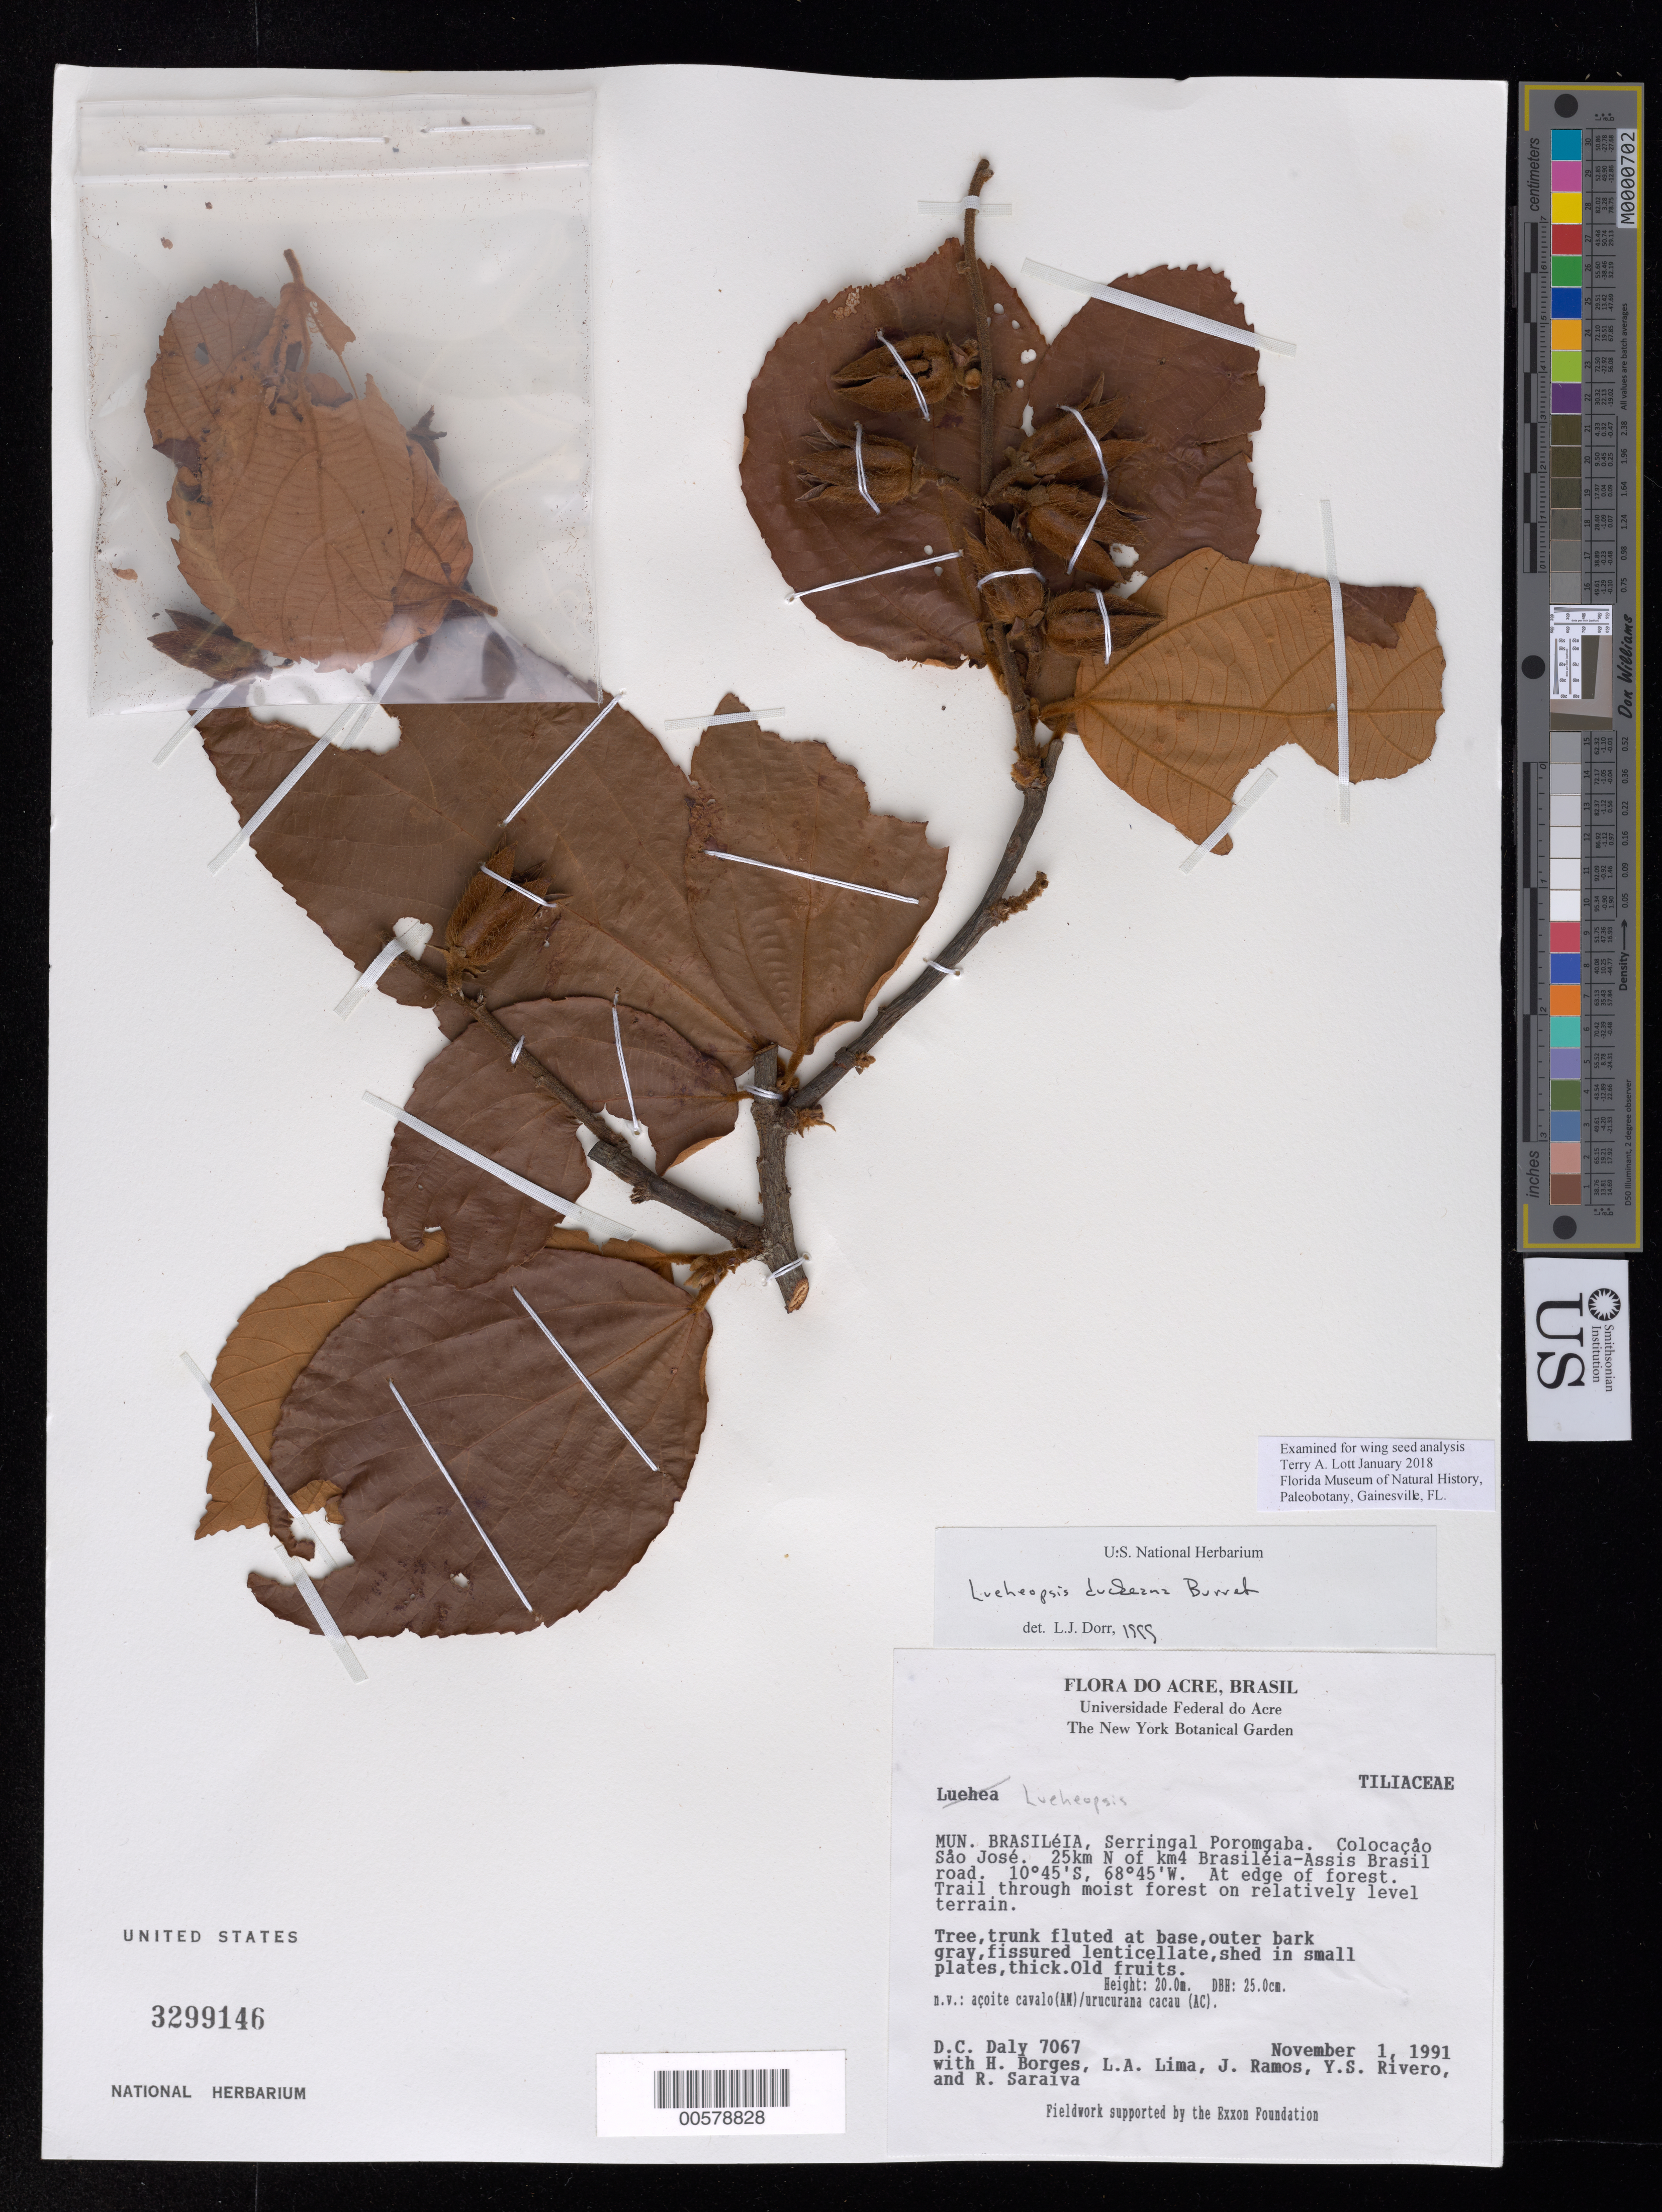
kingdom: Plantae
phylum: Tracheophyta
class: Magnoliopsida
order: Malvales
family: Malvaceae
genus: Lueheopsis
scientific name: Lueheopsis duckeana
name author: Burret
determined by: Dorr, L. J., (BOT), Smithsonian Institution - National Museum of Natural History (UNITED STATES)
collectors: D. C. Daly, H. Borges, L. Lima, J. F. Ramos & Y. Rivero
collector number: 7067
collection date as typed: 01 Nov 1991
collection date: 1991-11-01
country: Brazil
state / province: Acre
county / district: Brasiléia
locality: Serringal Poromgaba. Colocaçao Sao José. 25 km N of km 4 Brasiléia-Assis Brasil road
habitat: At edge of forest. Trail through moist forest on relatively level terrain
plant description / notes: Common name: Açoite cavalo; Common name language: (AM); Common name: urucurana acau; Common name language: (AC)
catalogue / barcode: US 3299146